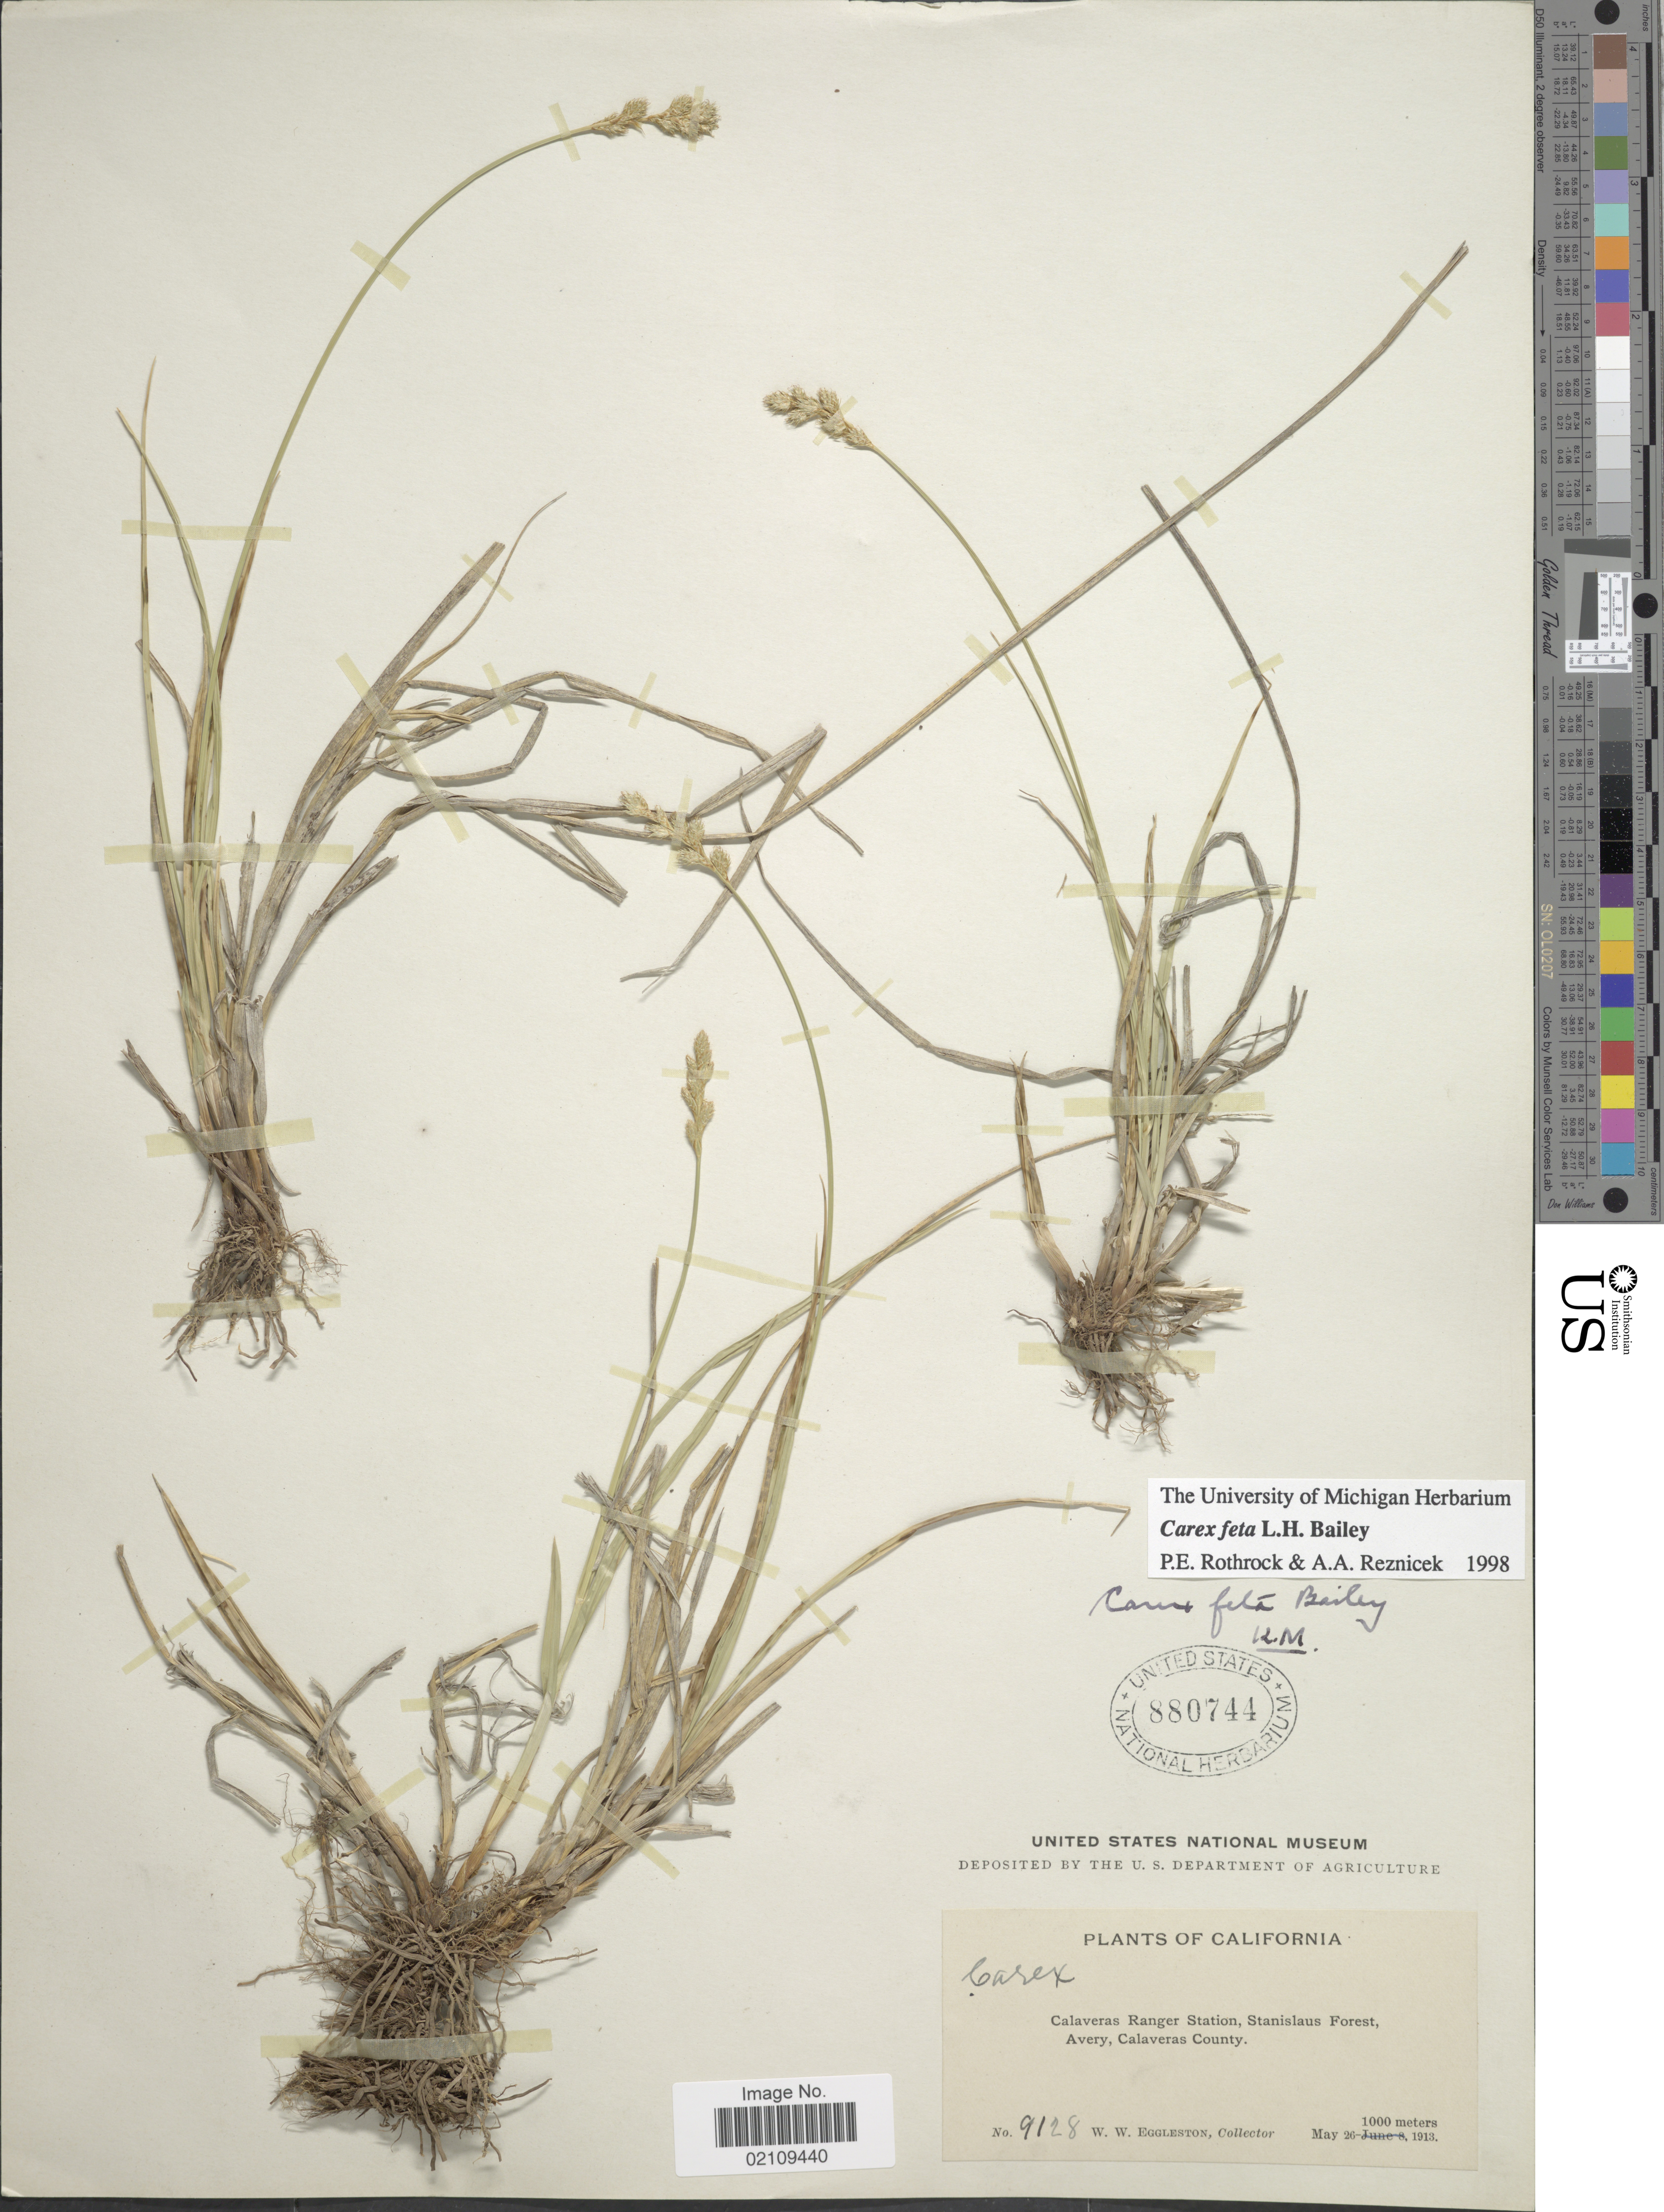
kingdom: Plantae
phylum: Tracheophyta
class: Liliopsida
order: Poales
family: Cyperaceae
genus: Carex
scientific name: Carex feta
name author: L.H. Bailey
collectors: W. W. Eggleston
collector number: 9128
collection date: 1913-05-26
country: United States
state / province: California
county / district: Calaveras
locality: Calaveras Ranger Station, Stanislaus Forest, Avery, Calaveras County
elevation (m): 1000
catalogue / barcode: US 880744